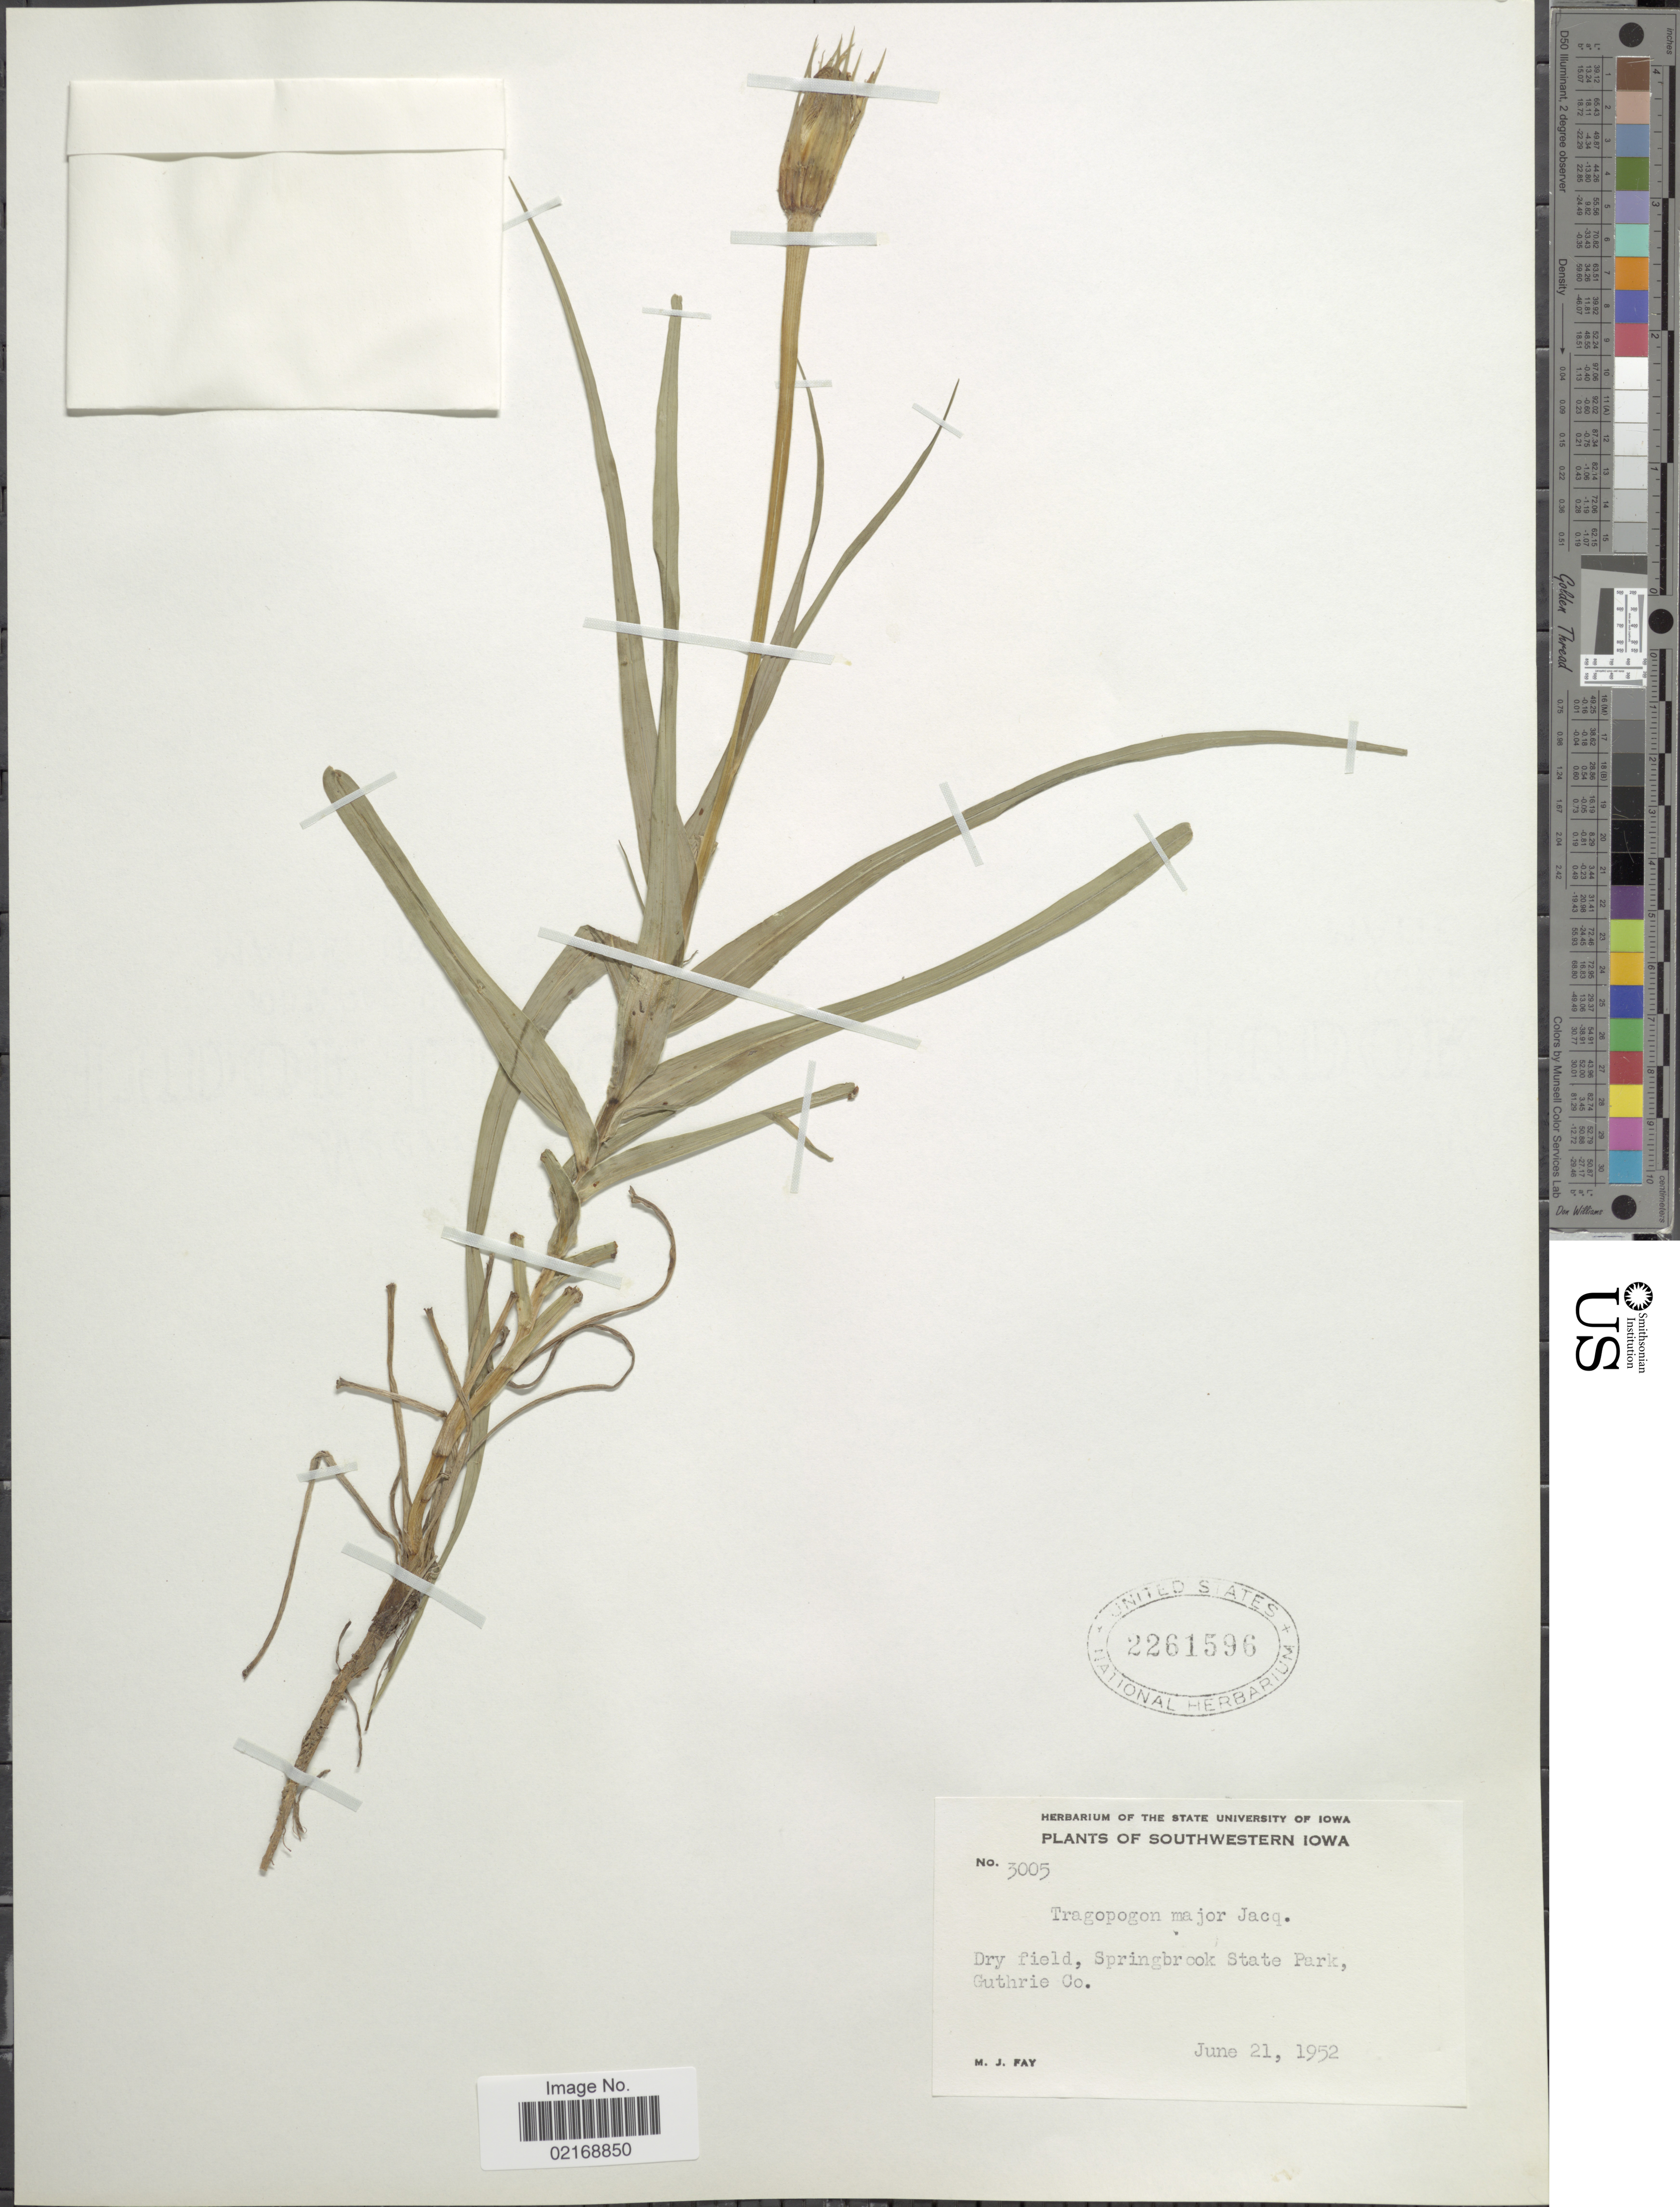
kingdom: Plantae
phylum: Tracheophyta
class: Magnoliopsida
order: Asterales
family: Asteraceae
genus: Tragopogon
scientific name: Tragopogon dubius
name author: Scop.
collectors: M. Fay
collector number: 3005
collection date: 1952-06-21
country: United States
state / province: Iowa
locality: Springbrook State Park, Guthrie Co.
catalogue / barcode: US 2261596